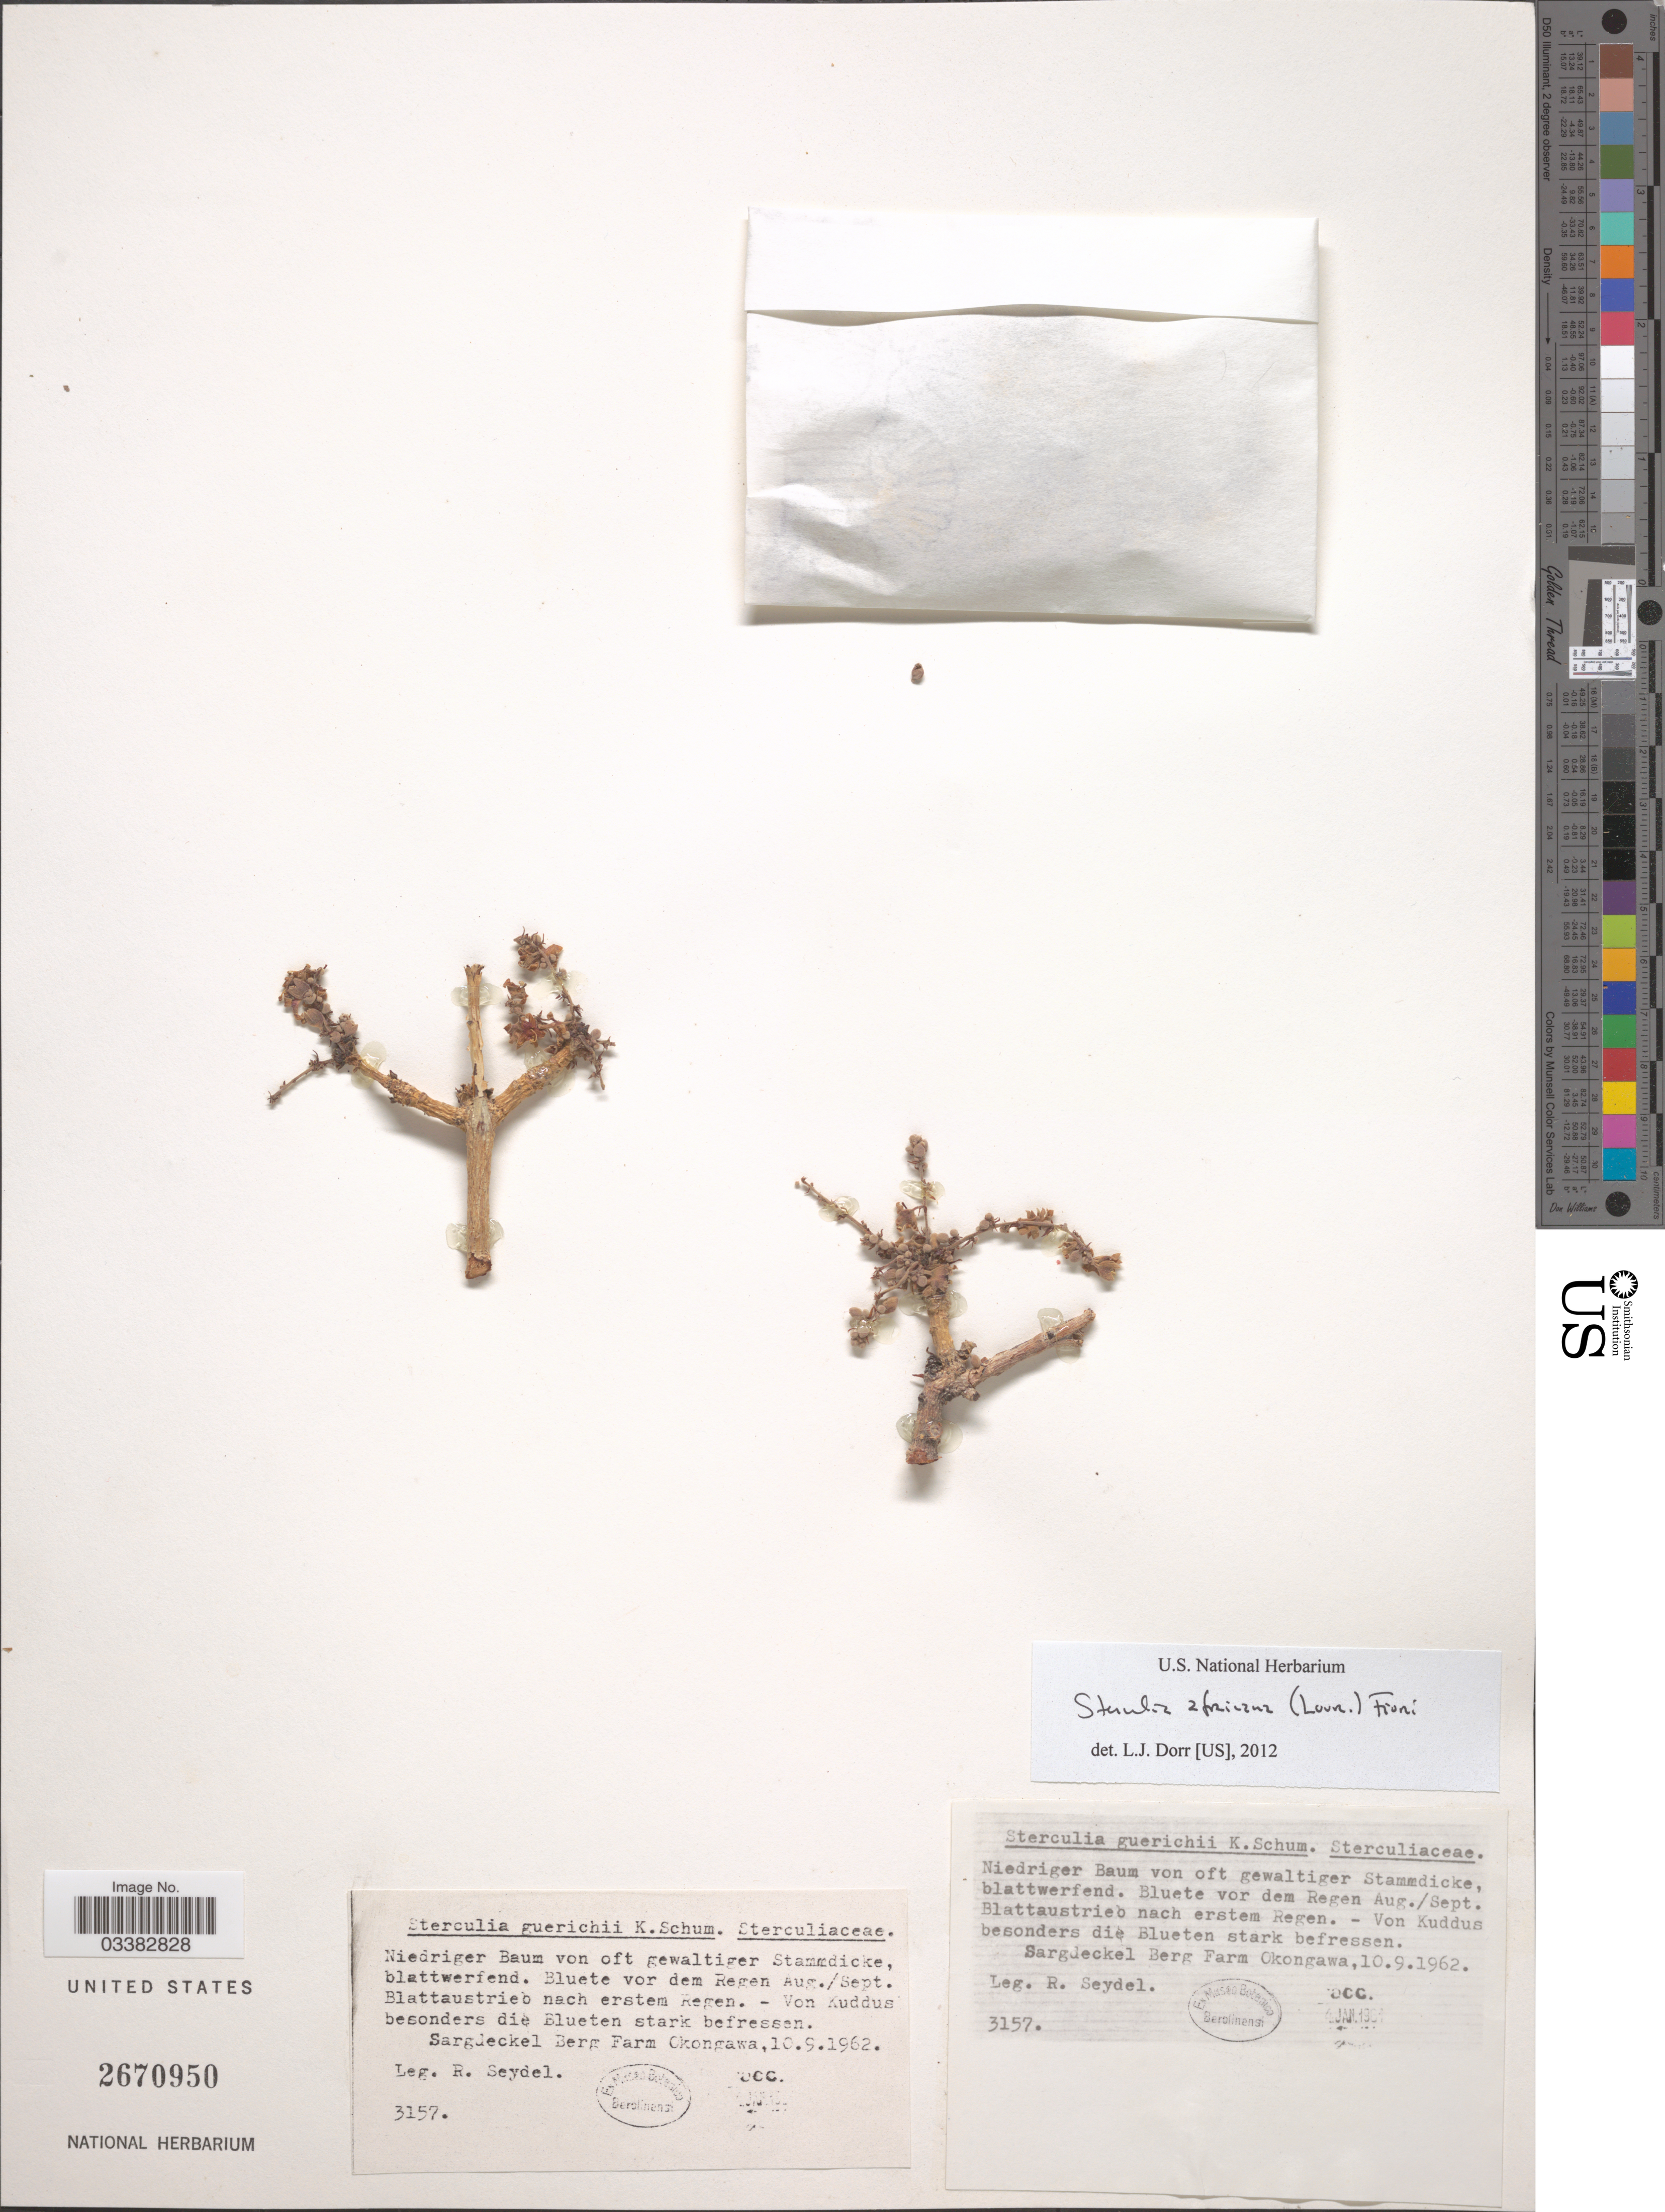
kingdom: Plantae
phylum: Tracheophyta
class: Magnoliopsida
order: Malvales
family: Malvaceae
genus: Sterculia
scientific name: Sterculia africana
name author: (Lour.) Fiori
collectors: R. Seydel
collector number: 3157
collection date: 1962-09-10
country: Namibia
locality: Sargdeckel Berg Farm Okongawa.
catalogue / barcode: US 2670950